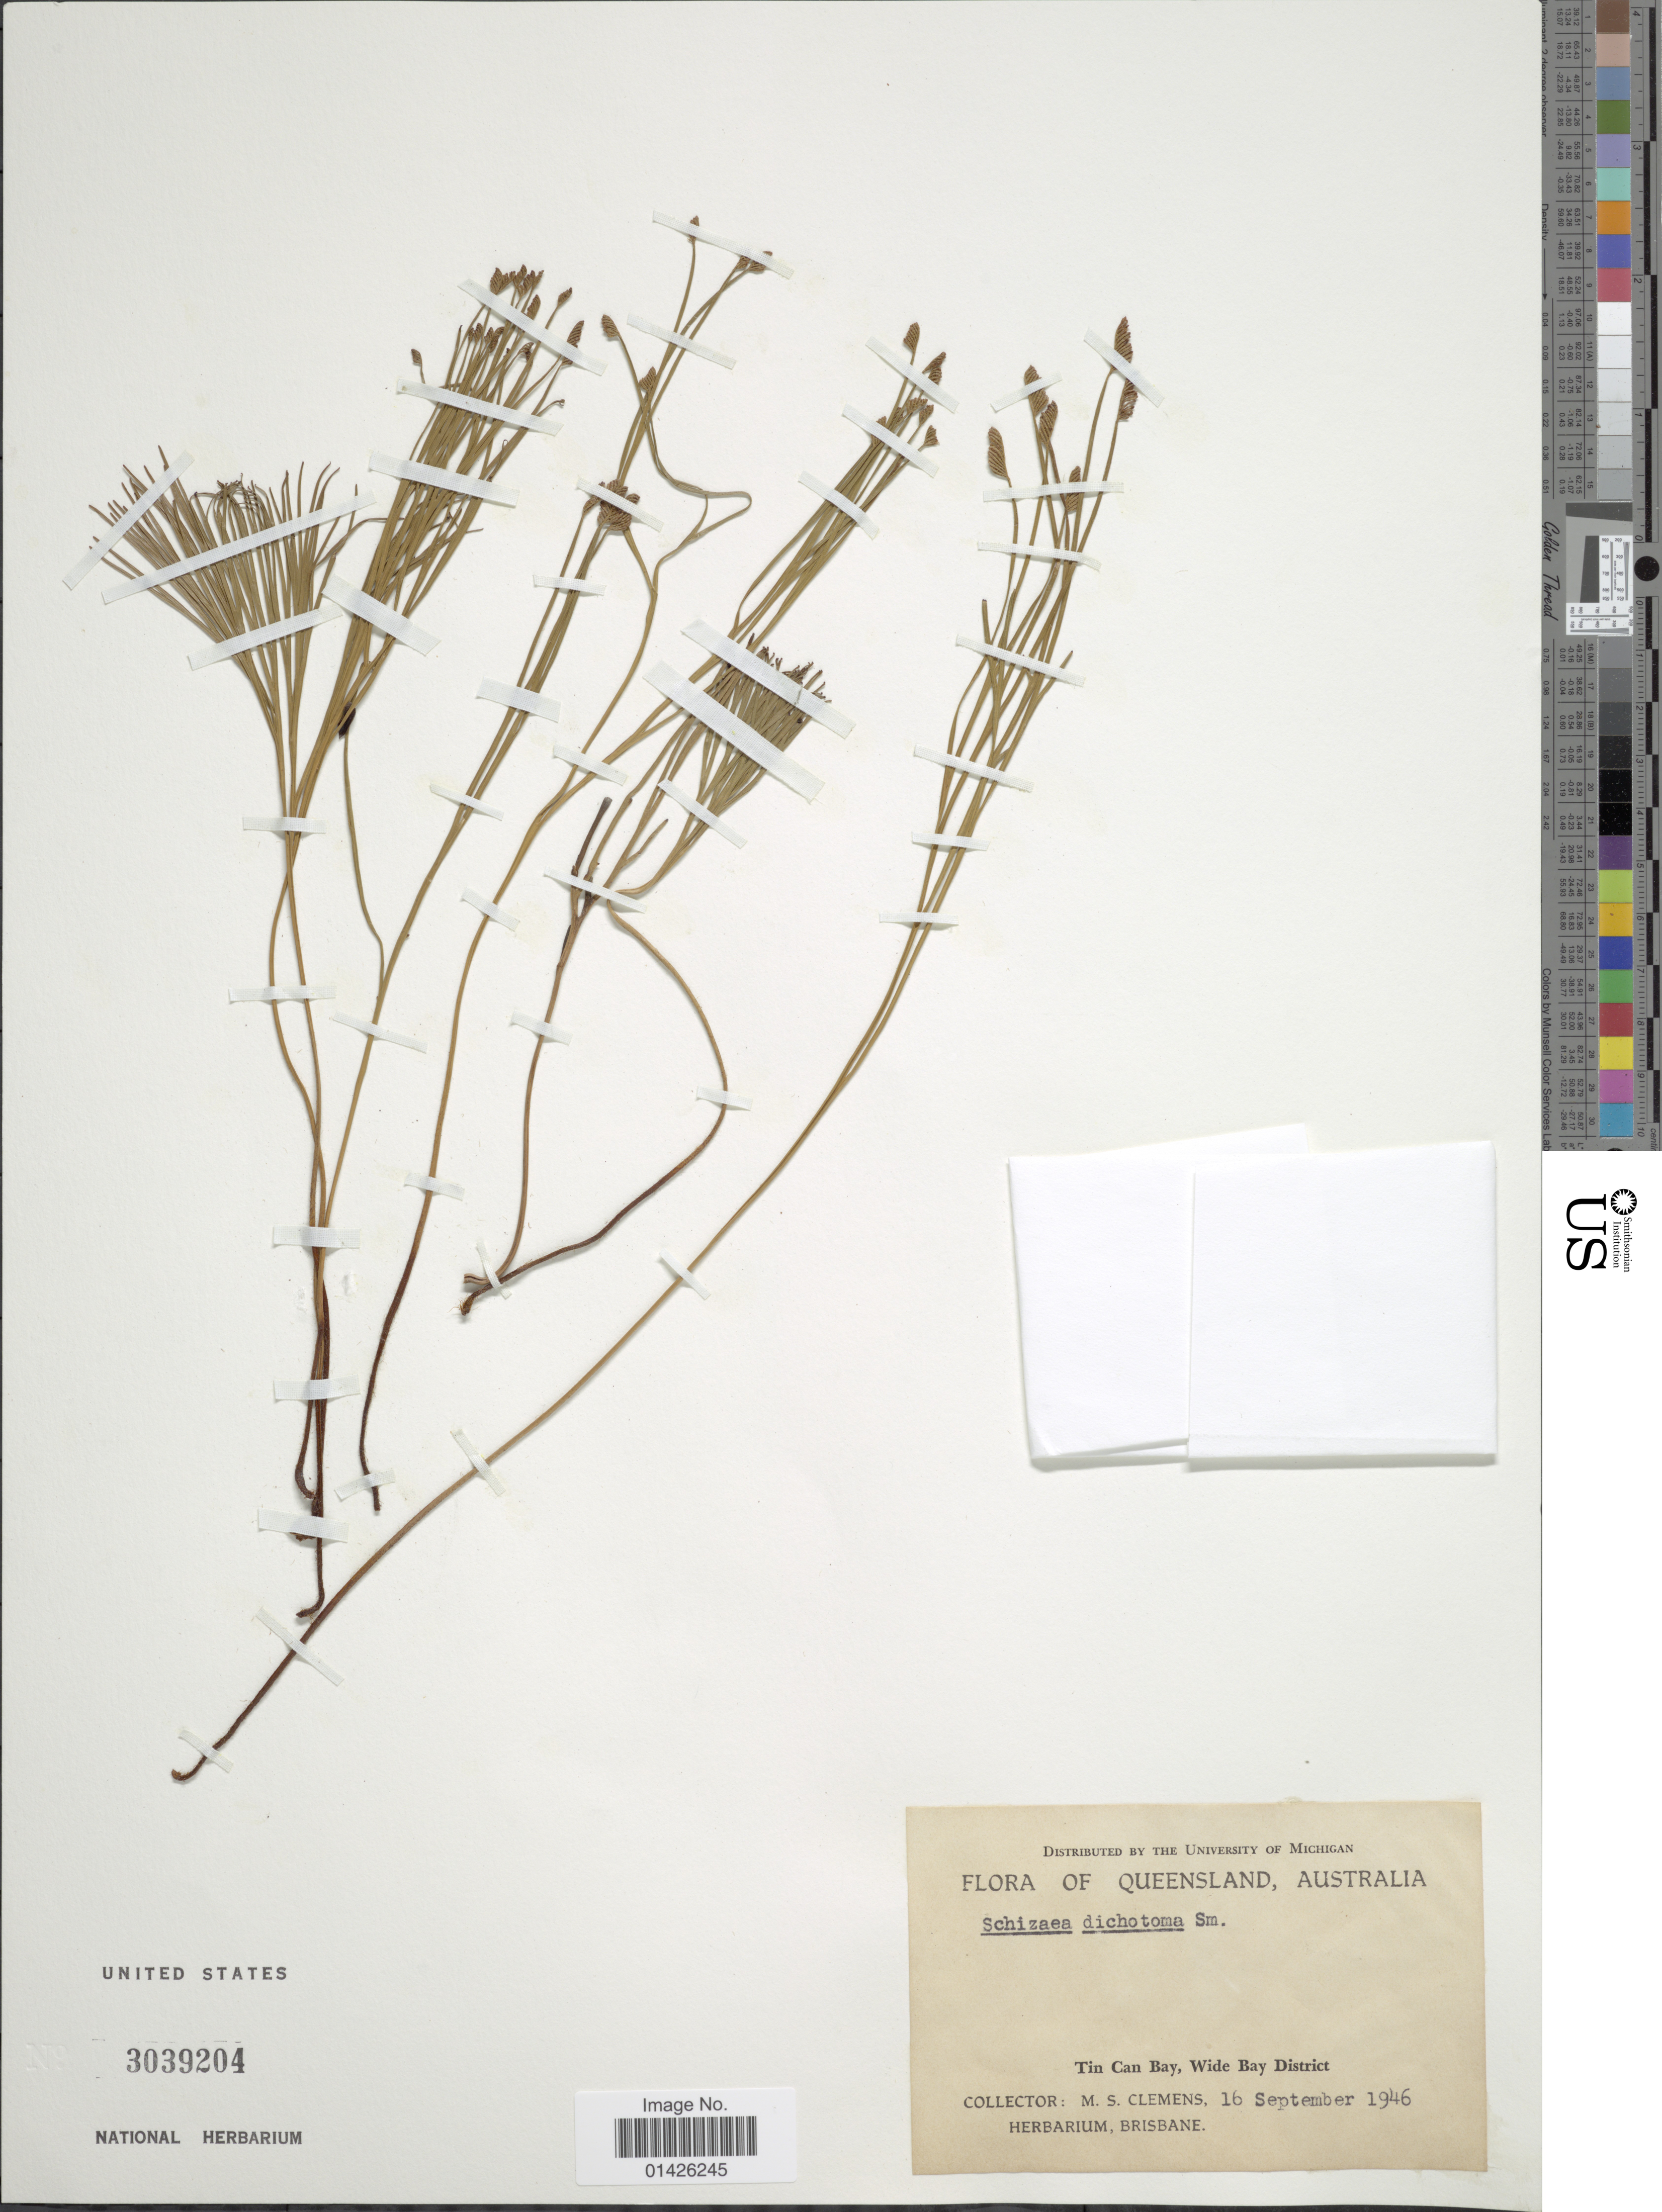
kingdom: Plantae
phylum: Tracheophyta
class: Polypodiopsida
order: Schizaeales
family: Schizaeaceae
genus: Schizaea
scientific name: Schizaea dichotoma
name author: (L.) J. Sm.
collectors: M. S. Clemens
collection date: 1946-09-16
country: Australia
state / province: Queensland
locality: Tin Can Bay,Wide Bay District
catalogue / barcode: US 3039204